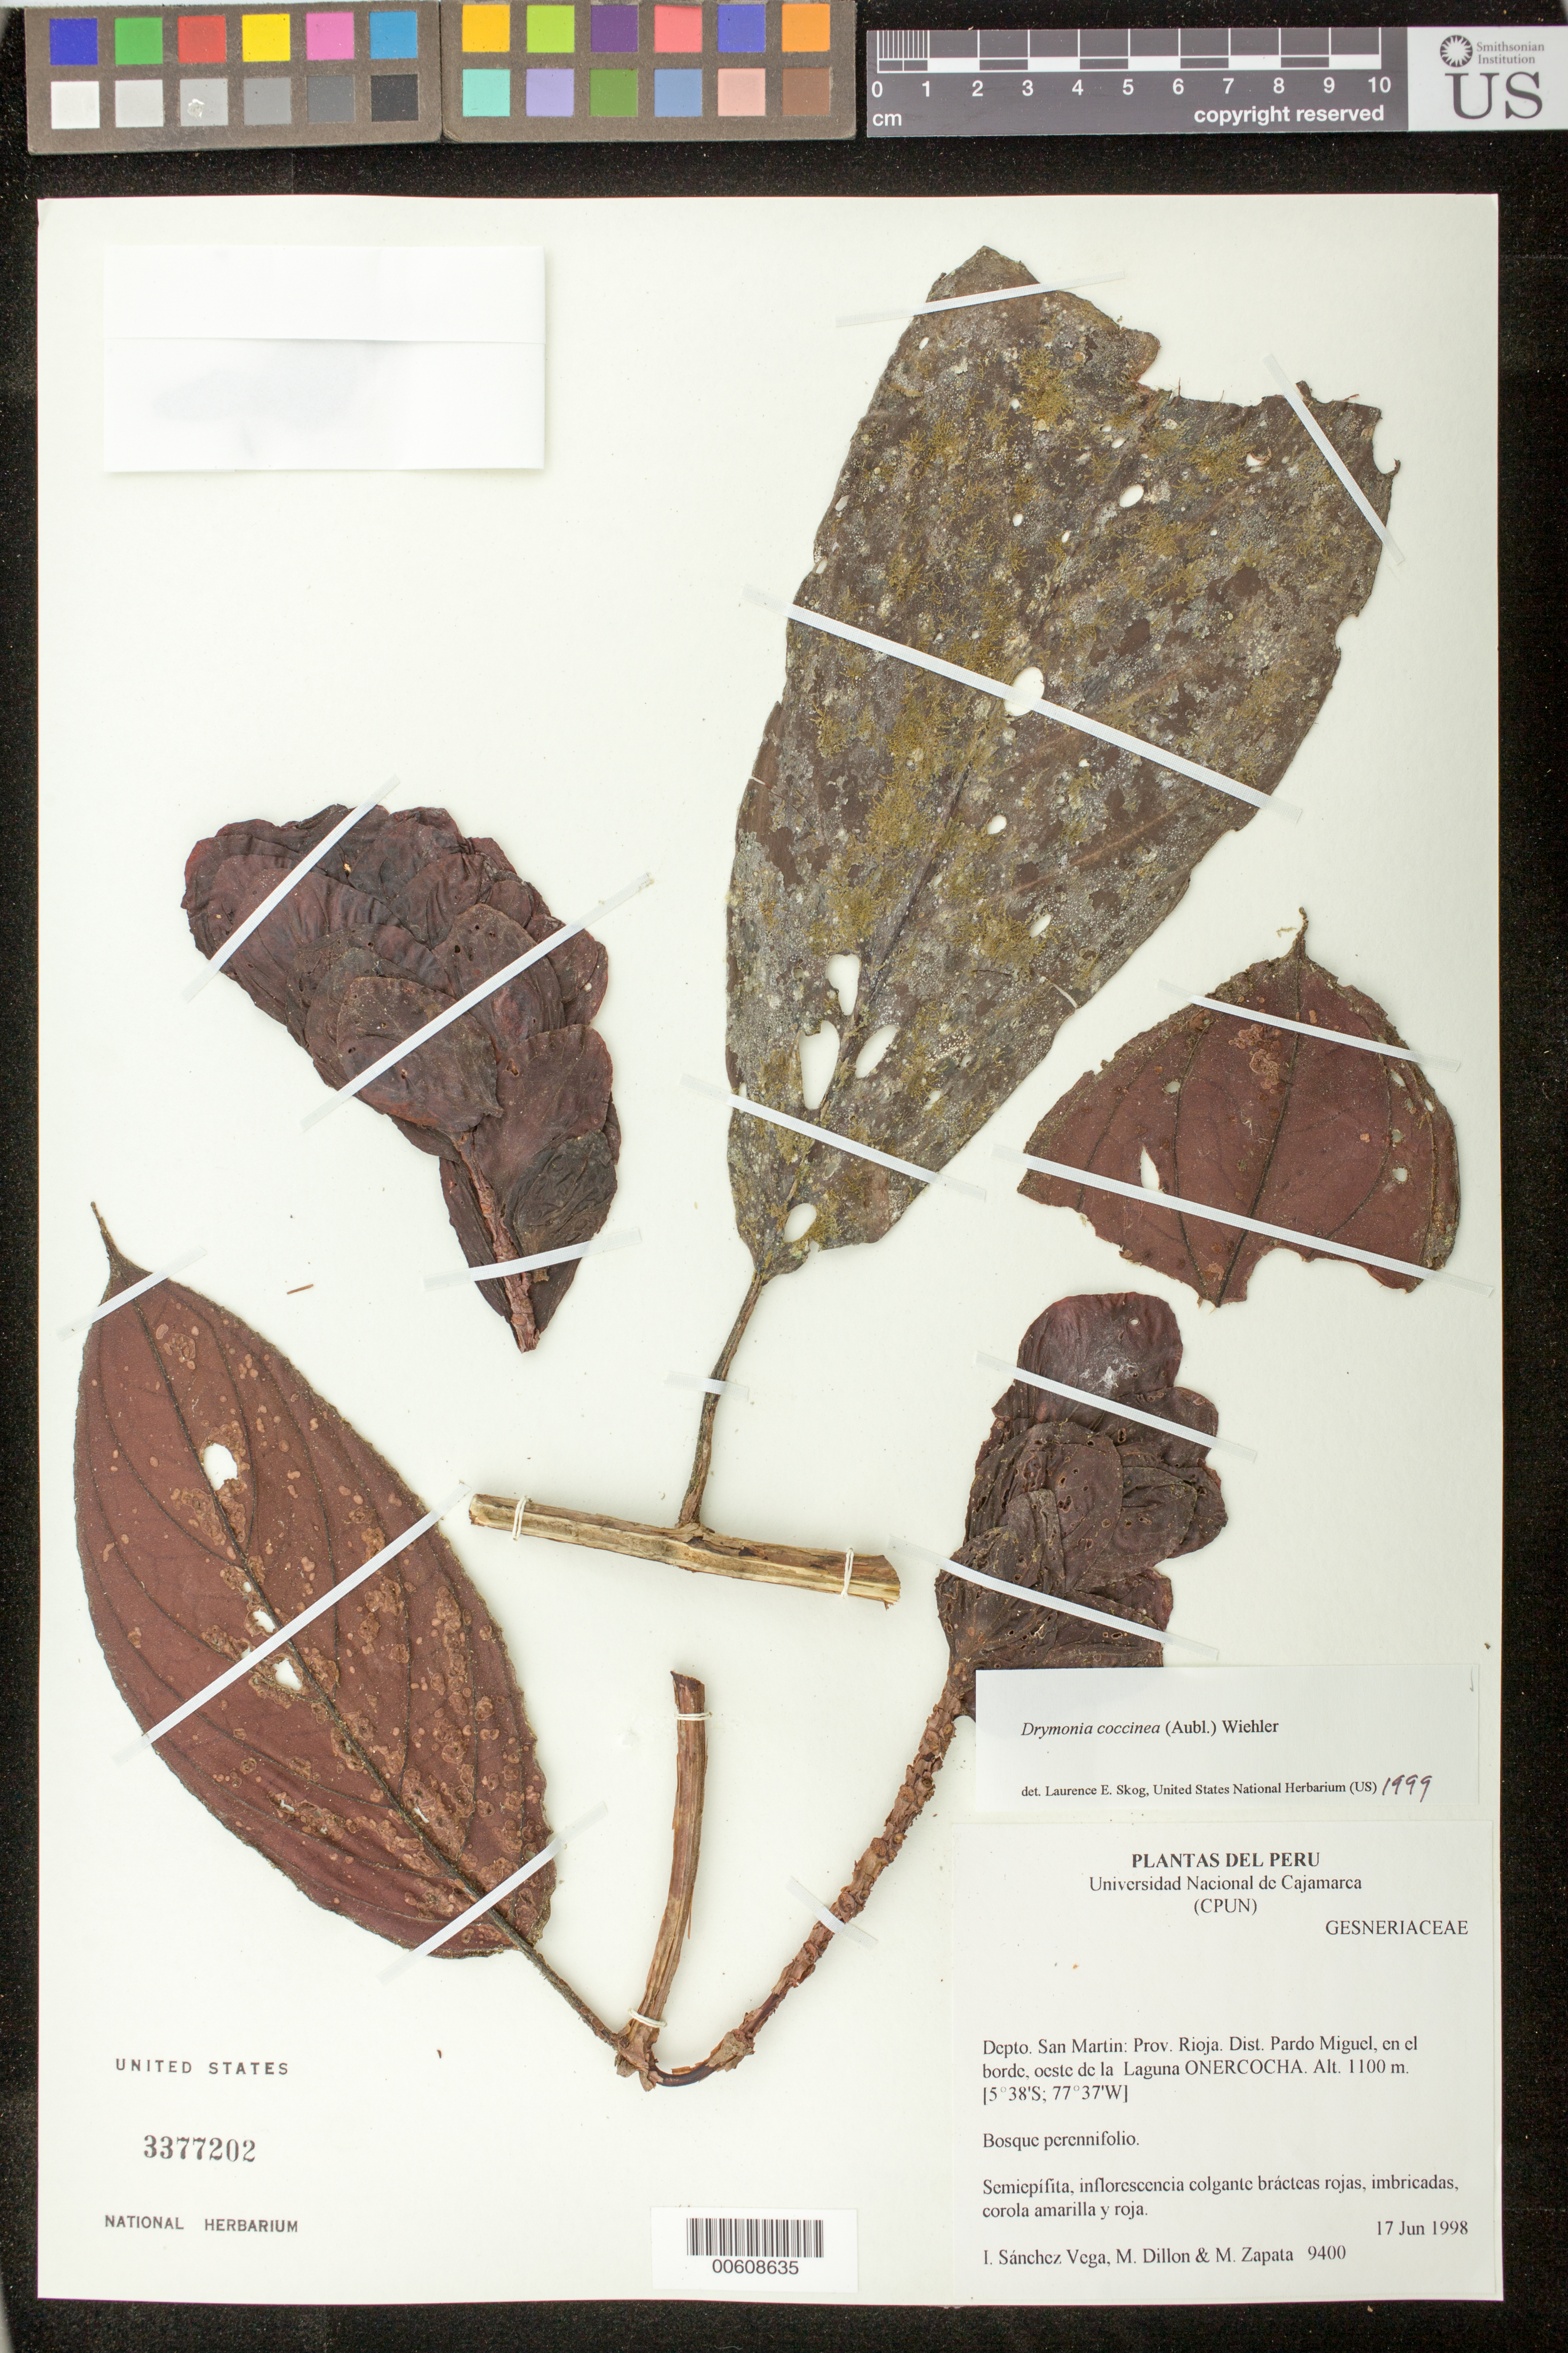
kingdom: Plantae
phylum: Tracheophyta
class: Magnoliopsida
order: Lamiales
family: Gesneriaceae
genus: Drymonia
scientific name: Drymonia coccinea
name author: (Aubl.) Wiehler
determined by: Skog, Laurence E.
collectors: I. M. Sánchez Vega, M. O. Dillon & M. Zapata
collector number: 9400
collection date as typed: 17 Jun 1998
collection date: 1998-06-17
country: Peru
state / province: San Martín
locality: Prov. Rioja; Dist. Pardo Miguel, en el borde, oeste de la Laguna ONERCOCHA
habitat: Bosque perennifolio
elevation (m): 1100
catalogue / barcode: US 3377202